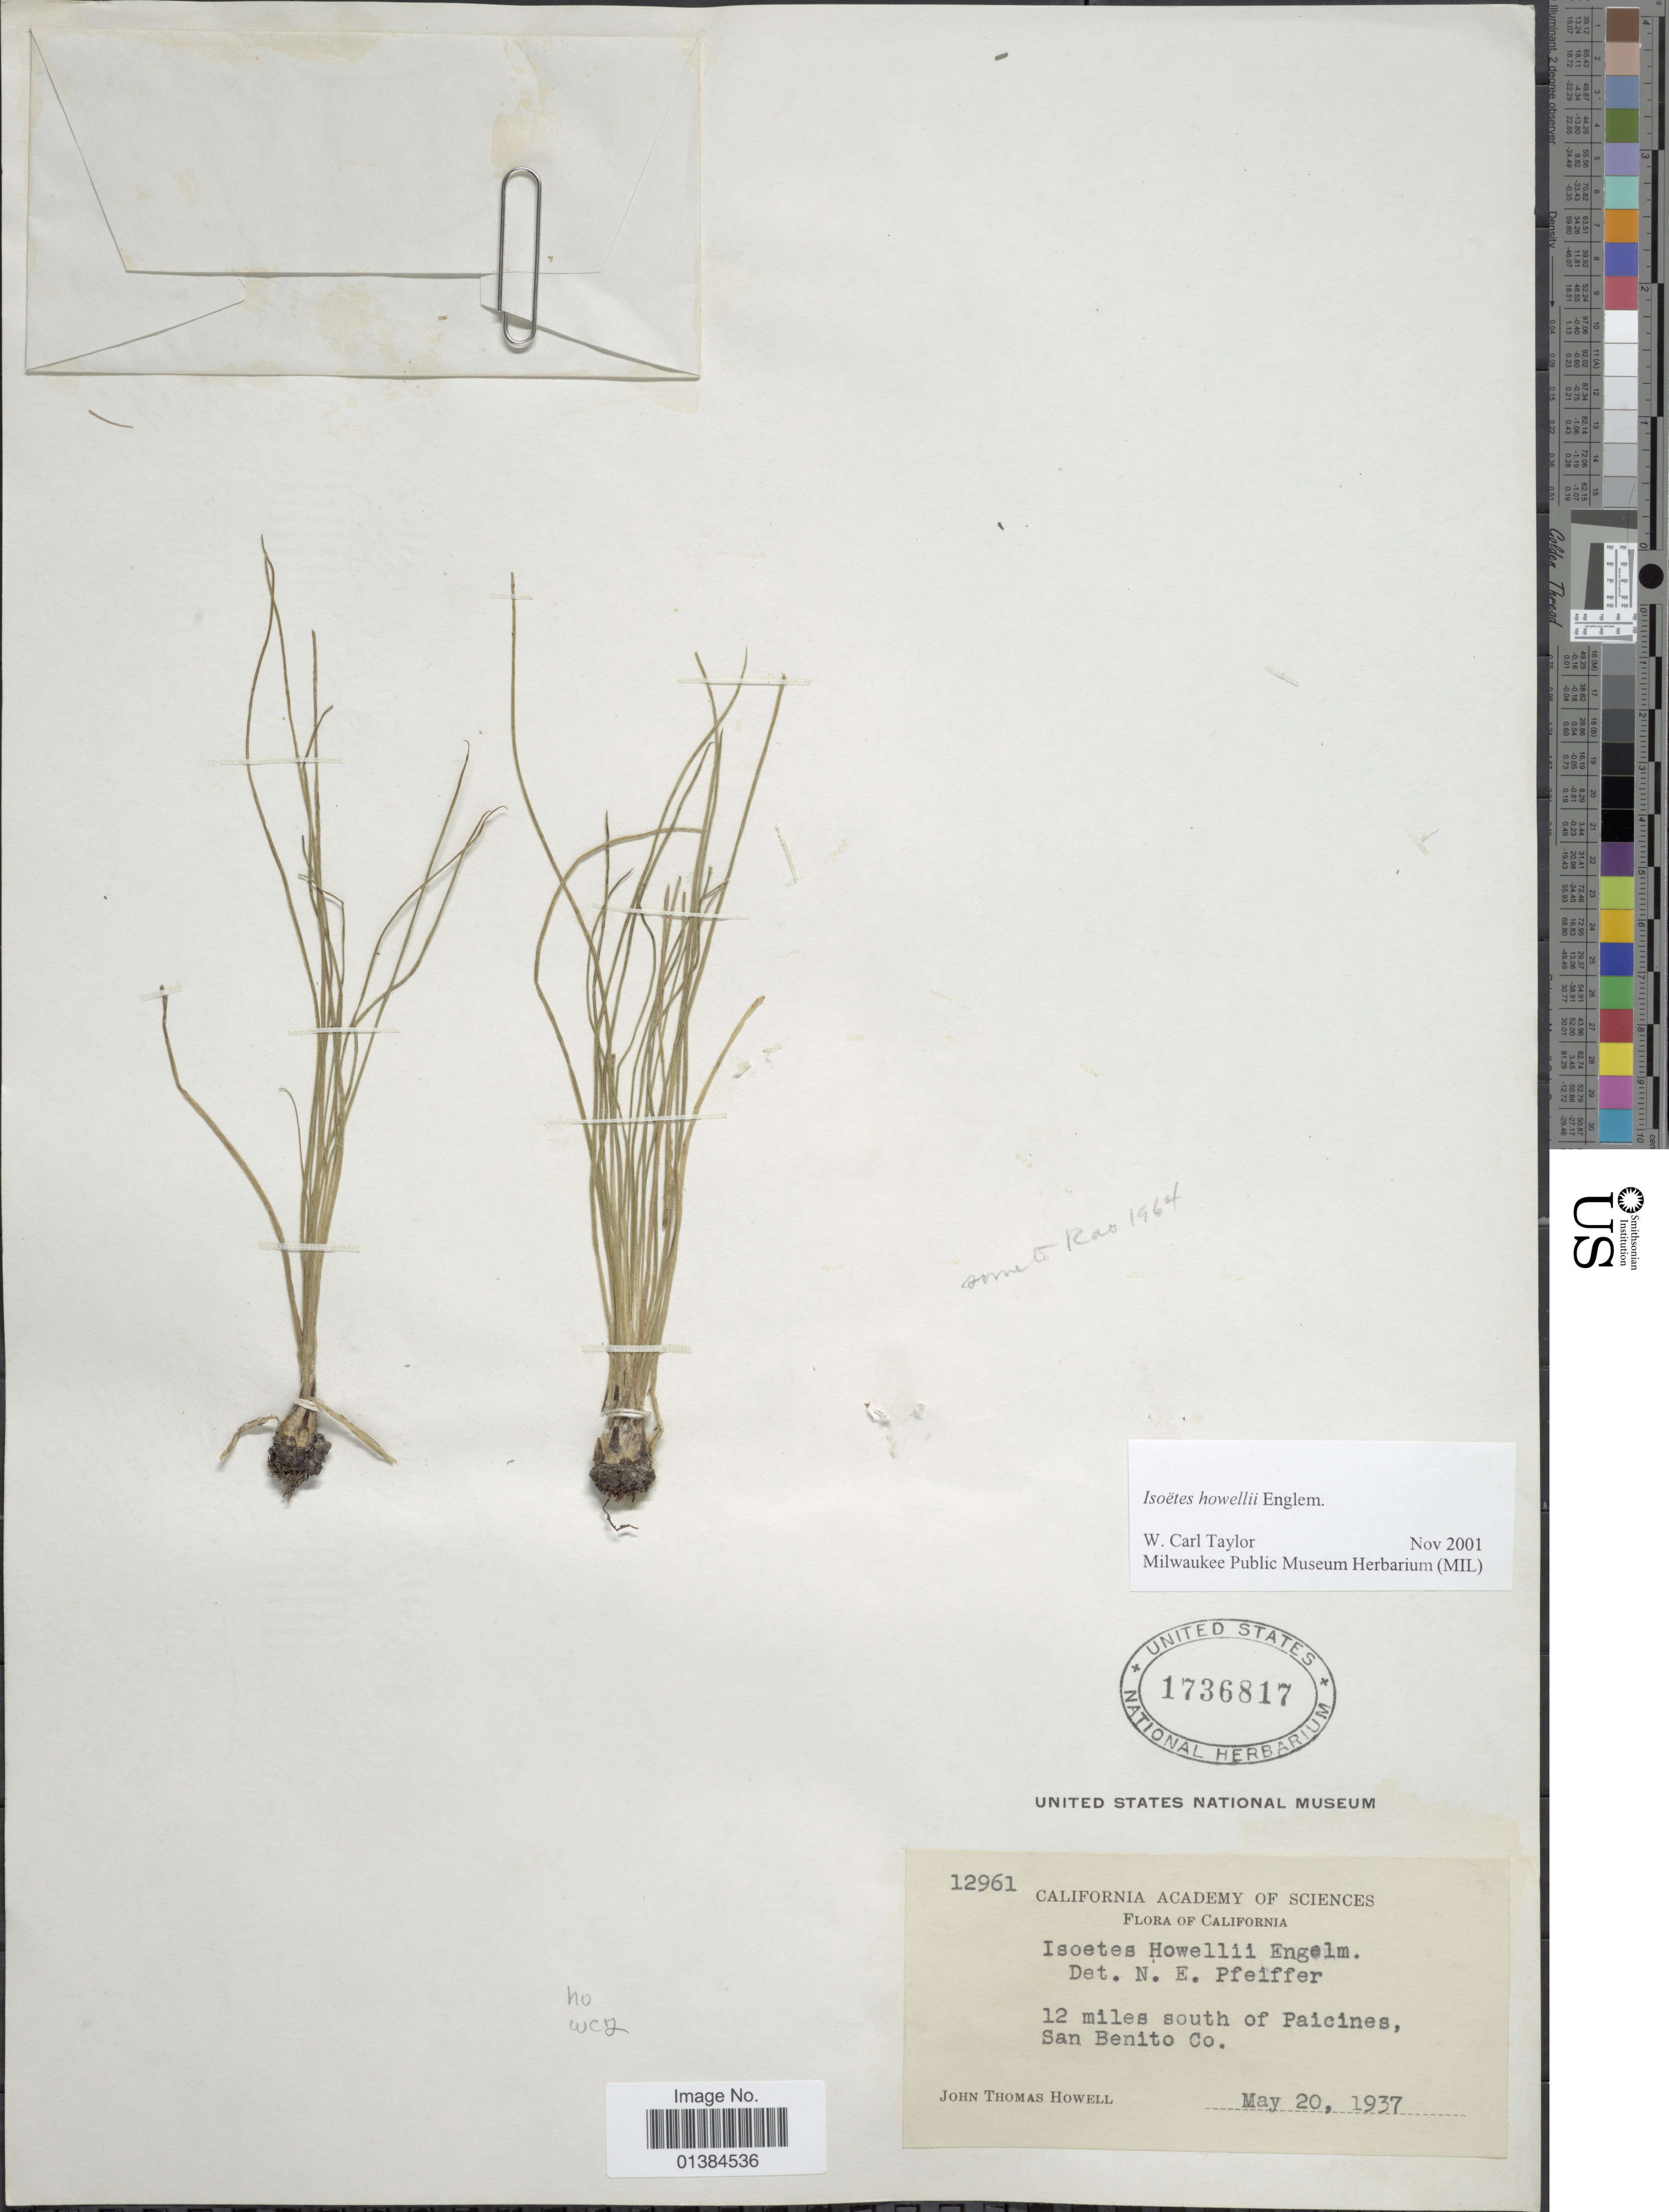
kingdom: Plantae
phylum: Tracheophyta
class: Lycopodiopsida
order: Isoetales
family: Isoetaceae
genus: Isoetes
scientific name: Isoetes howellii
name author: Engelm.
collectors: J. T. Howell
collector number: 12961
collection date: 1937-05-20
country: United States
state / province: California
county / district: San Benito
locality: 12 miles south of Paicines, San Benito Co.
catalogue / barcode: US 1736817